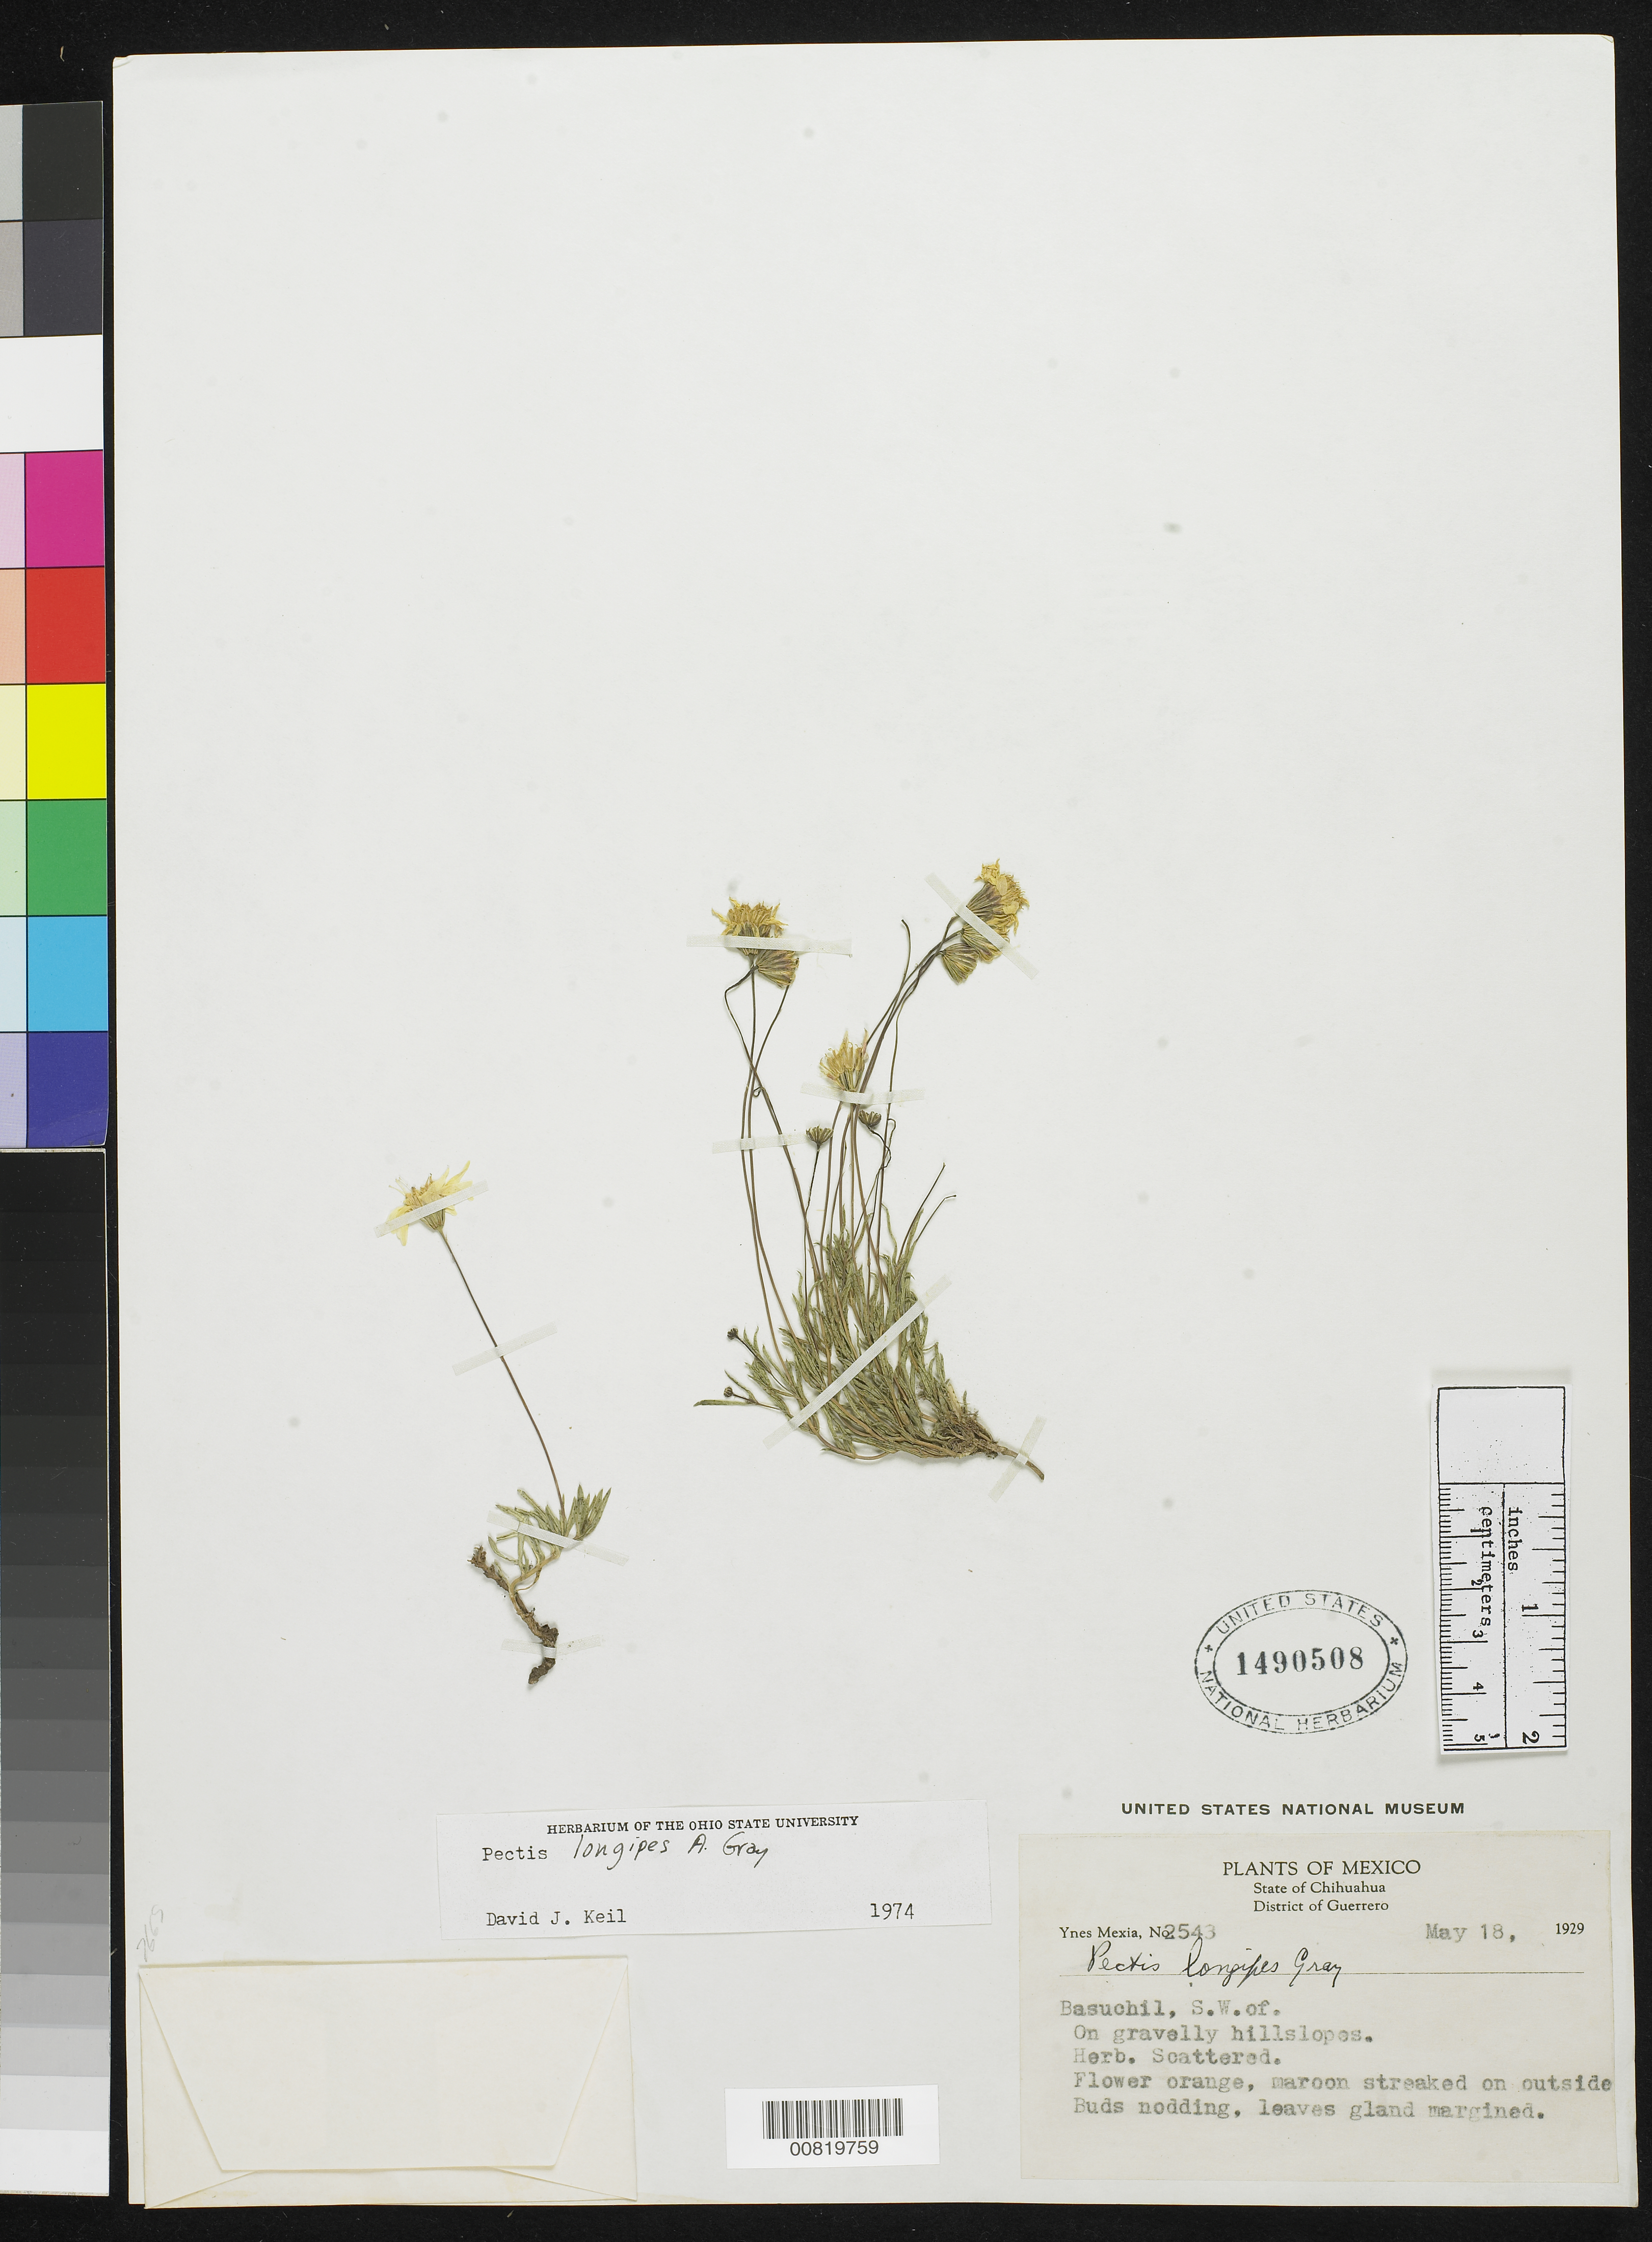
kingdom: Plantae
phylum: Tracheophyta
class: Magnoliopsida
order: Asterales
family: Asteraceae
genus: Pectis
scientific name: Pectis longipes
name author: A. Gray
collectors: Y. Mexia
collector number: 2543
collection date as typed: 18 May 1929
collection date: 1929-05-18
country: Mexico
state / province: Chihuahua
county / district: Guerrero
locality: SW of Basuchil, Municipio de Guerrero, Chihuahua.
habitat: Gravelly hillslopes.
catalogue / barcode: US 1490508